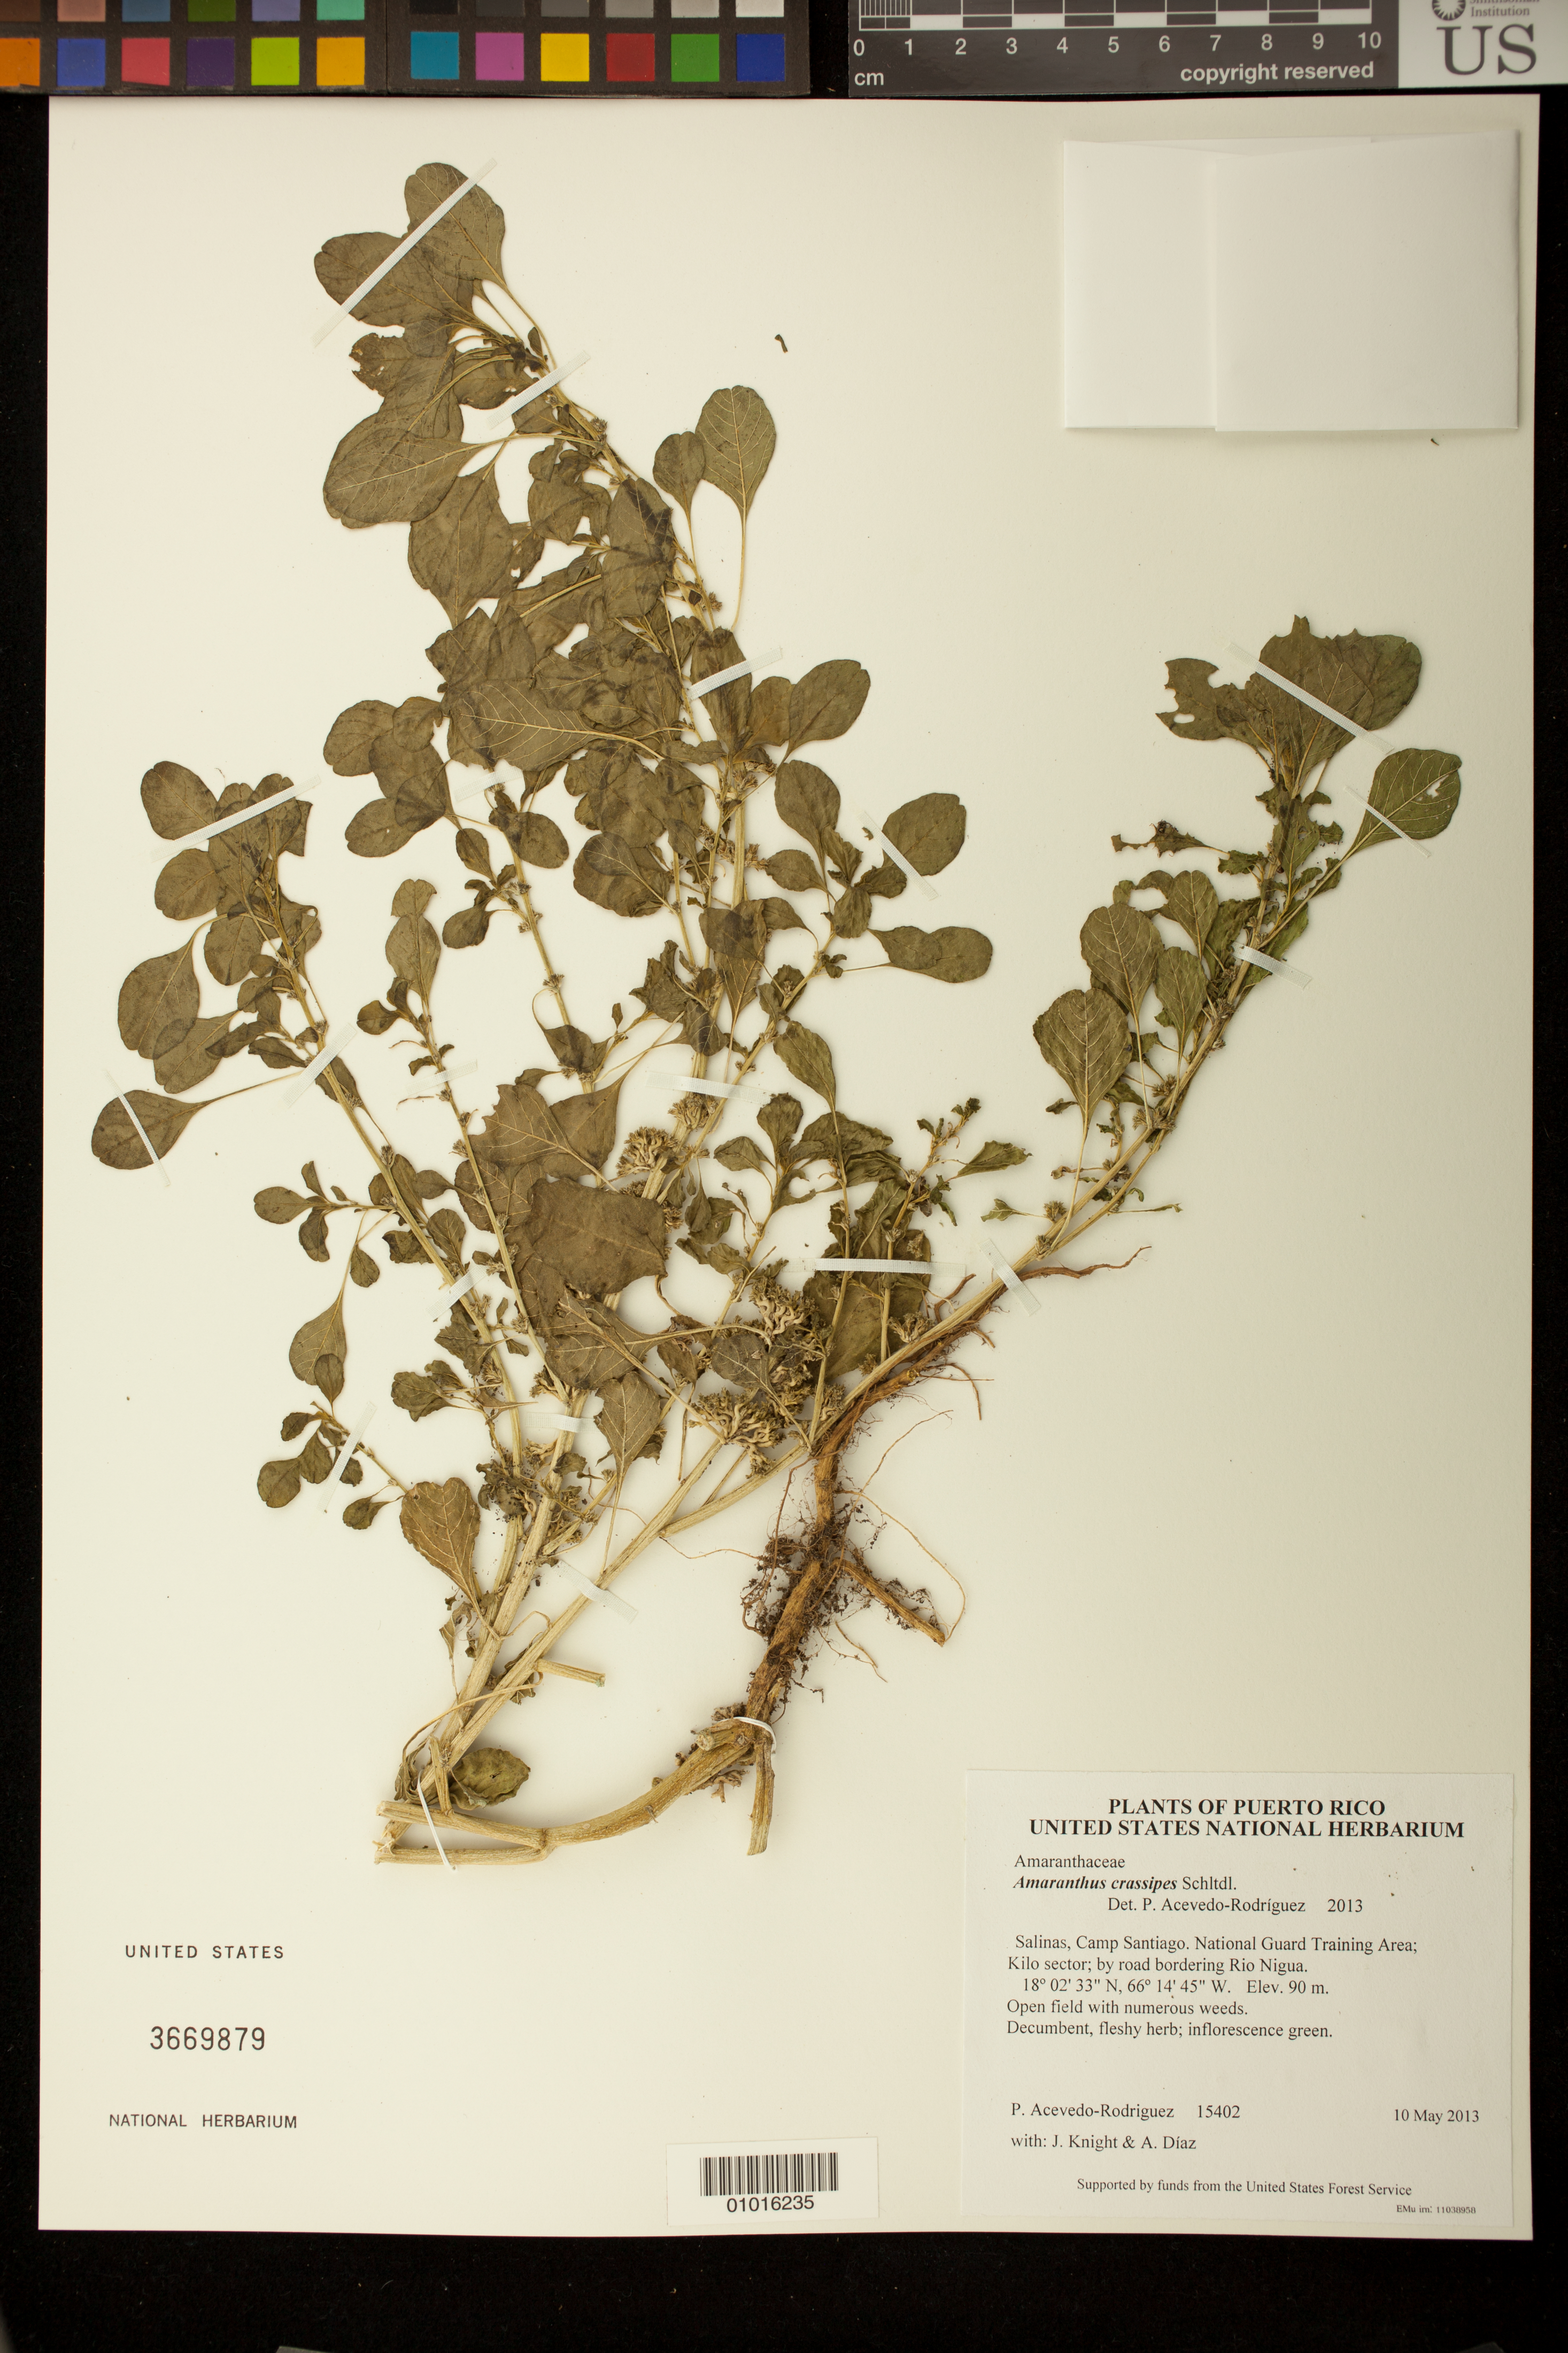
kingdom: Plantae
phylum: Tracheophyta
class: Magnoliopsida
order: Caryophyllales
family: Amaranthaceae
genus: Amaranthus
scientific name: Amaranthus crassipes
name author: Schltdl.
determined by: Acevedo-Rodríguez, P., (BOT), Smithsonian Institution - National Museum of Natural History (UNITED STATES)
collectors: P. Acevedo-Rodr., J. Knight & A. Díaz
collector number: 15402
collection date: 2013-05-10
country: Puerto Rico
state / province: Salinas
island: Puerto Rico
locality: Camp Santiago. National Guard Training Area; Kilo sector; by road bordering Rio Nigua.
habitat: Open field with numerous weeds.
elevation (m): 90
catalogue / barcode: US 3669879